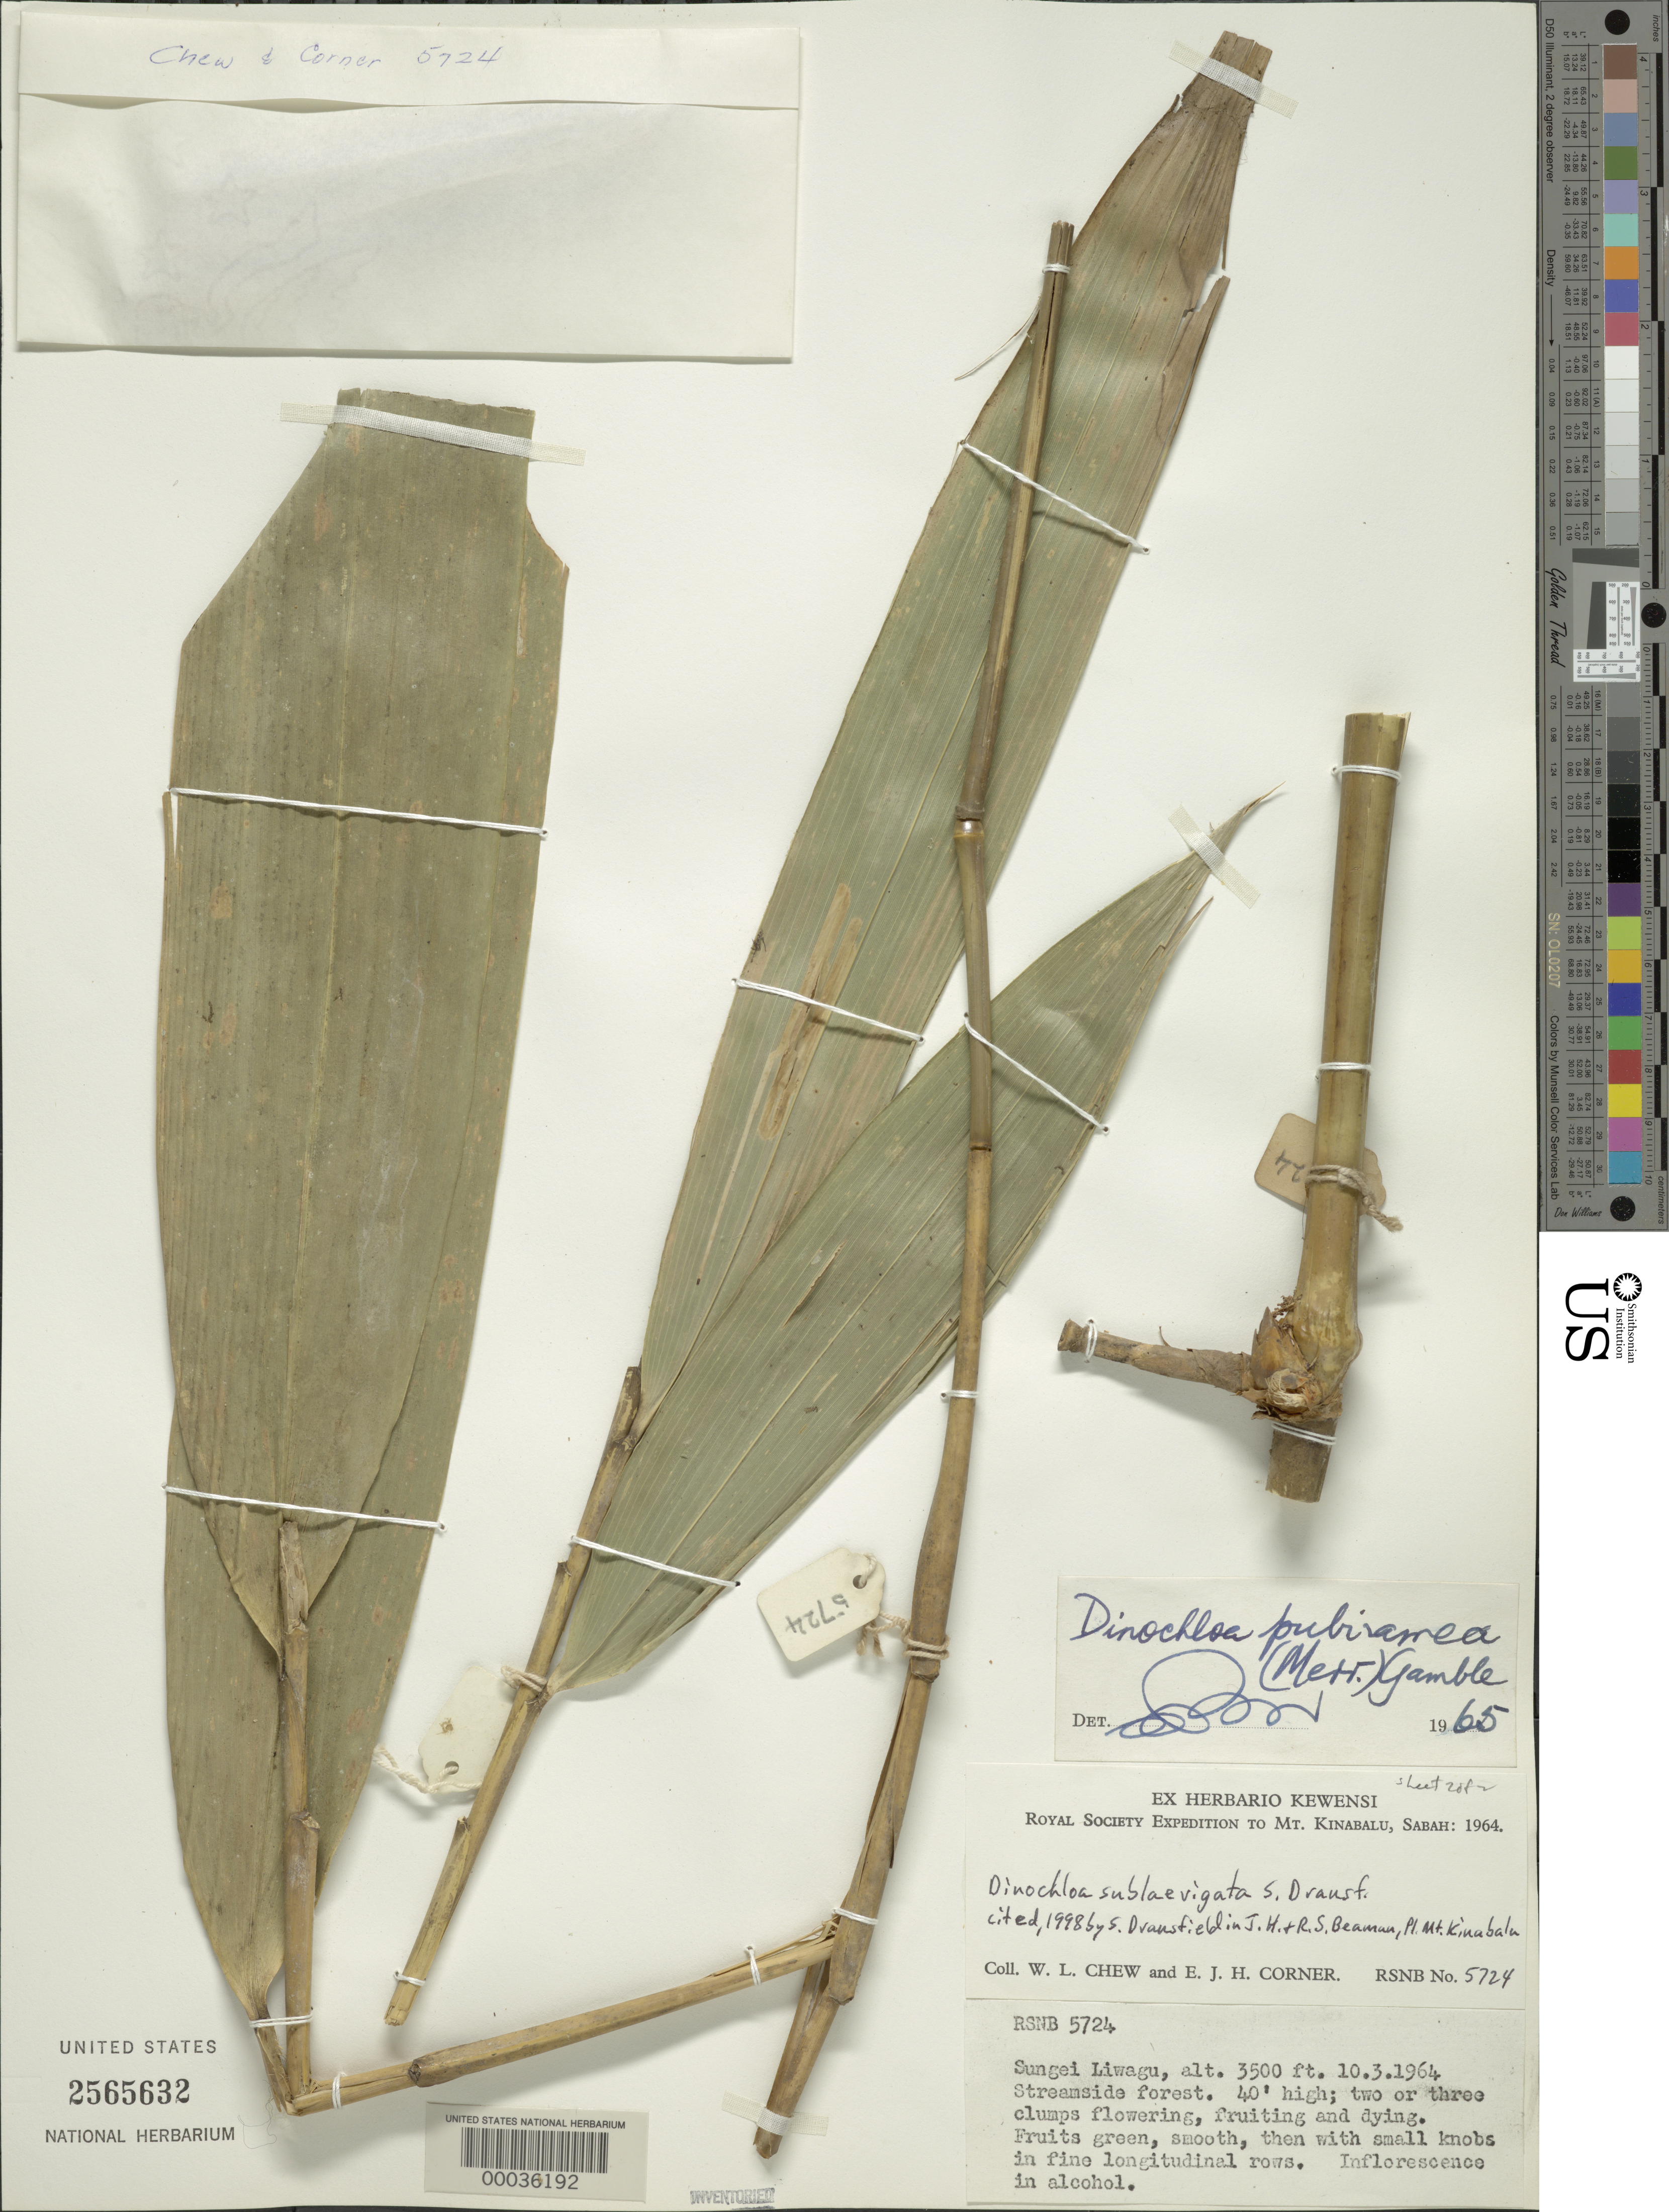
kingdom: Plantae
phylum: Tracheophyta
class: Liliopsida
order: Poales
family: Poaceae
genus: Dinochloa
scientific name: Dinochloa pubiramea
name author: Merr. ex Gamble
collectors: W. Chew & E. Corner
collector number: Rsnb 5724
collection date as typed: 10 Mar 1964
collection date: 1964-03-10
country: Malaysia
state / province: Sabah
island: Borneo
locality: Sungei liwagu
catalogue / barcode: US 2565632